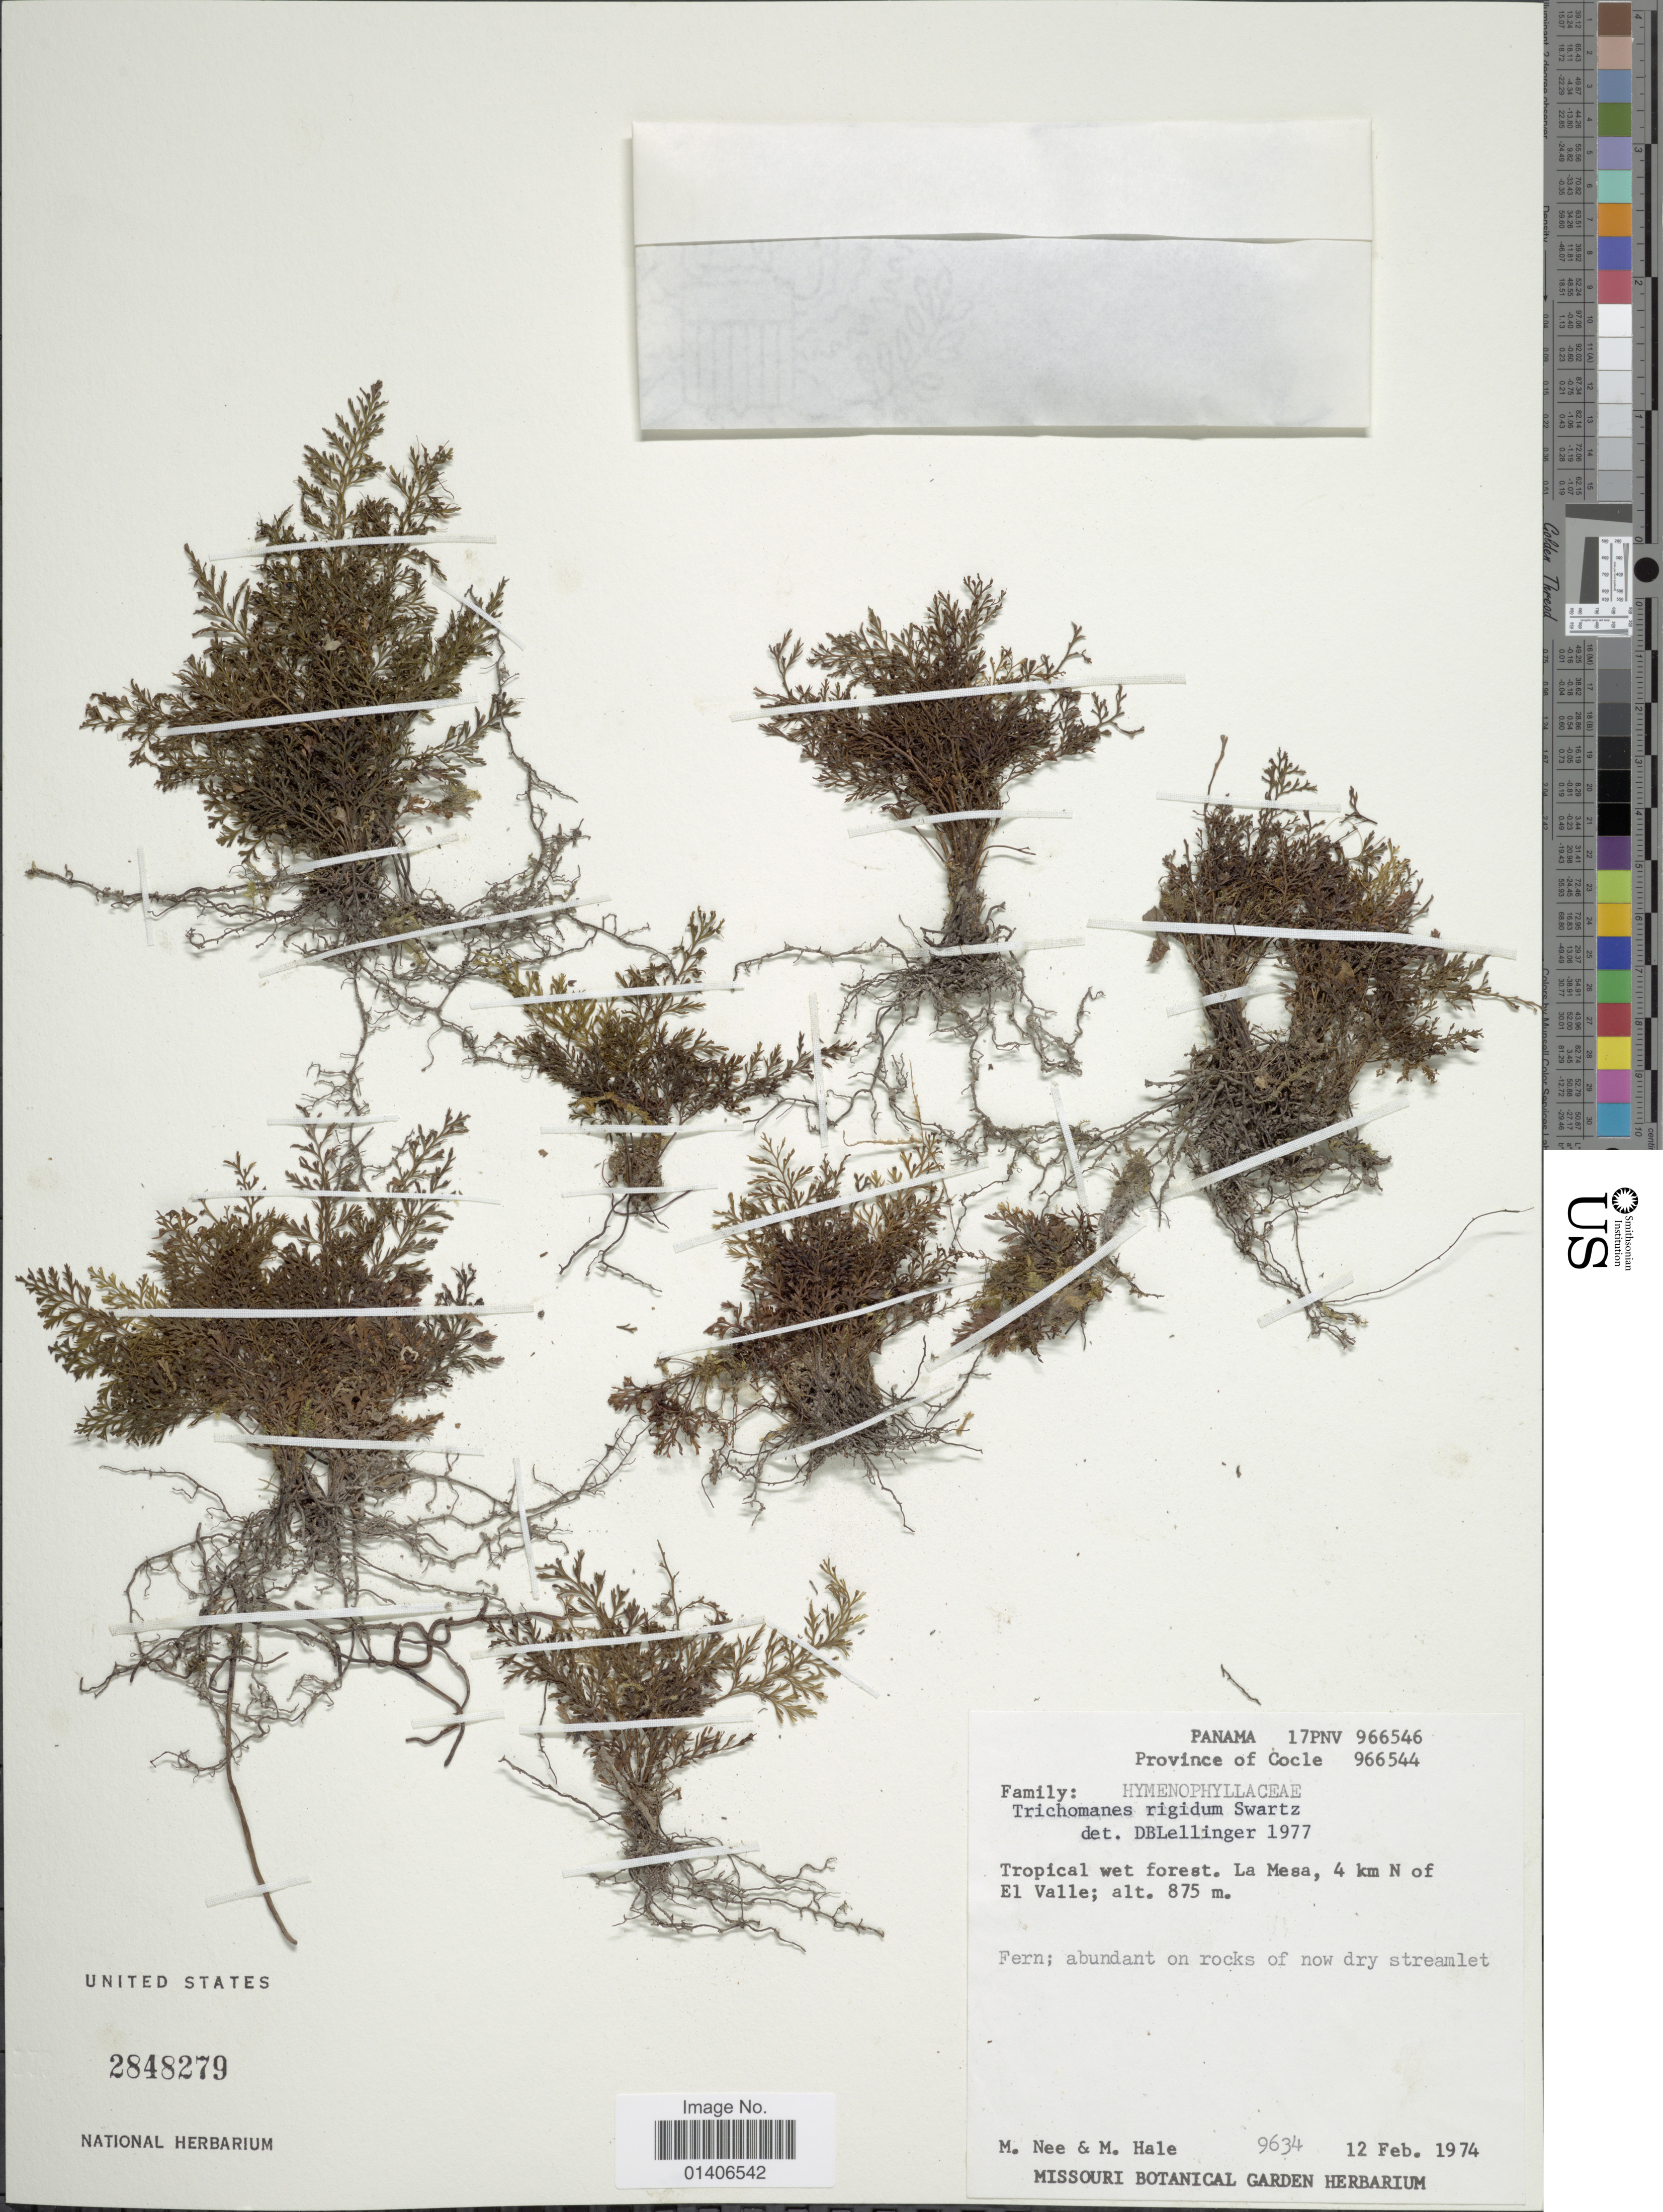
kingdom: Plantae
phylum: Tracheophyta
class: Polypodiopsida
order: Hymenophyllales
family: Hymenophyllaceae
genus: Abrodictyum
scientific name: Abrodictyum rigidum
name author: (Sw.) Ebihara & Dubuisson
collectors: M. Nee & M. Hale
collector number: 9634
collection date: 1974-02-12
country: Panama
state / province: Coclé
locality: La Mesa, 4 km N of El Valle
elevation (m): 875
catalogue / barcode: US 2848279